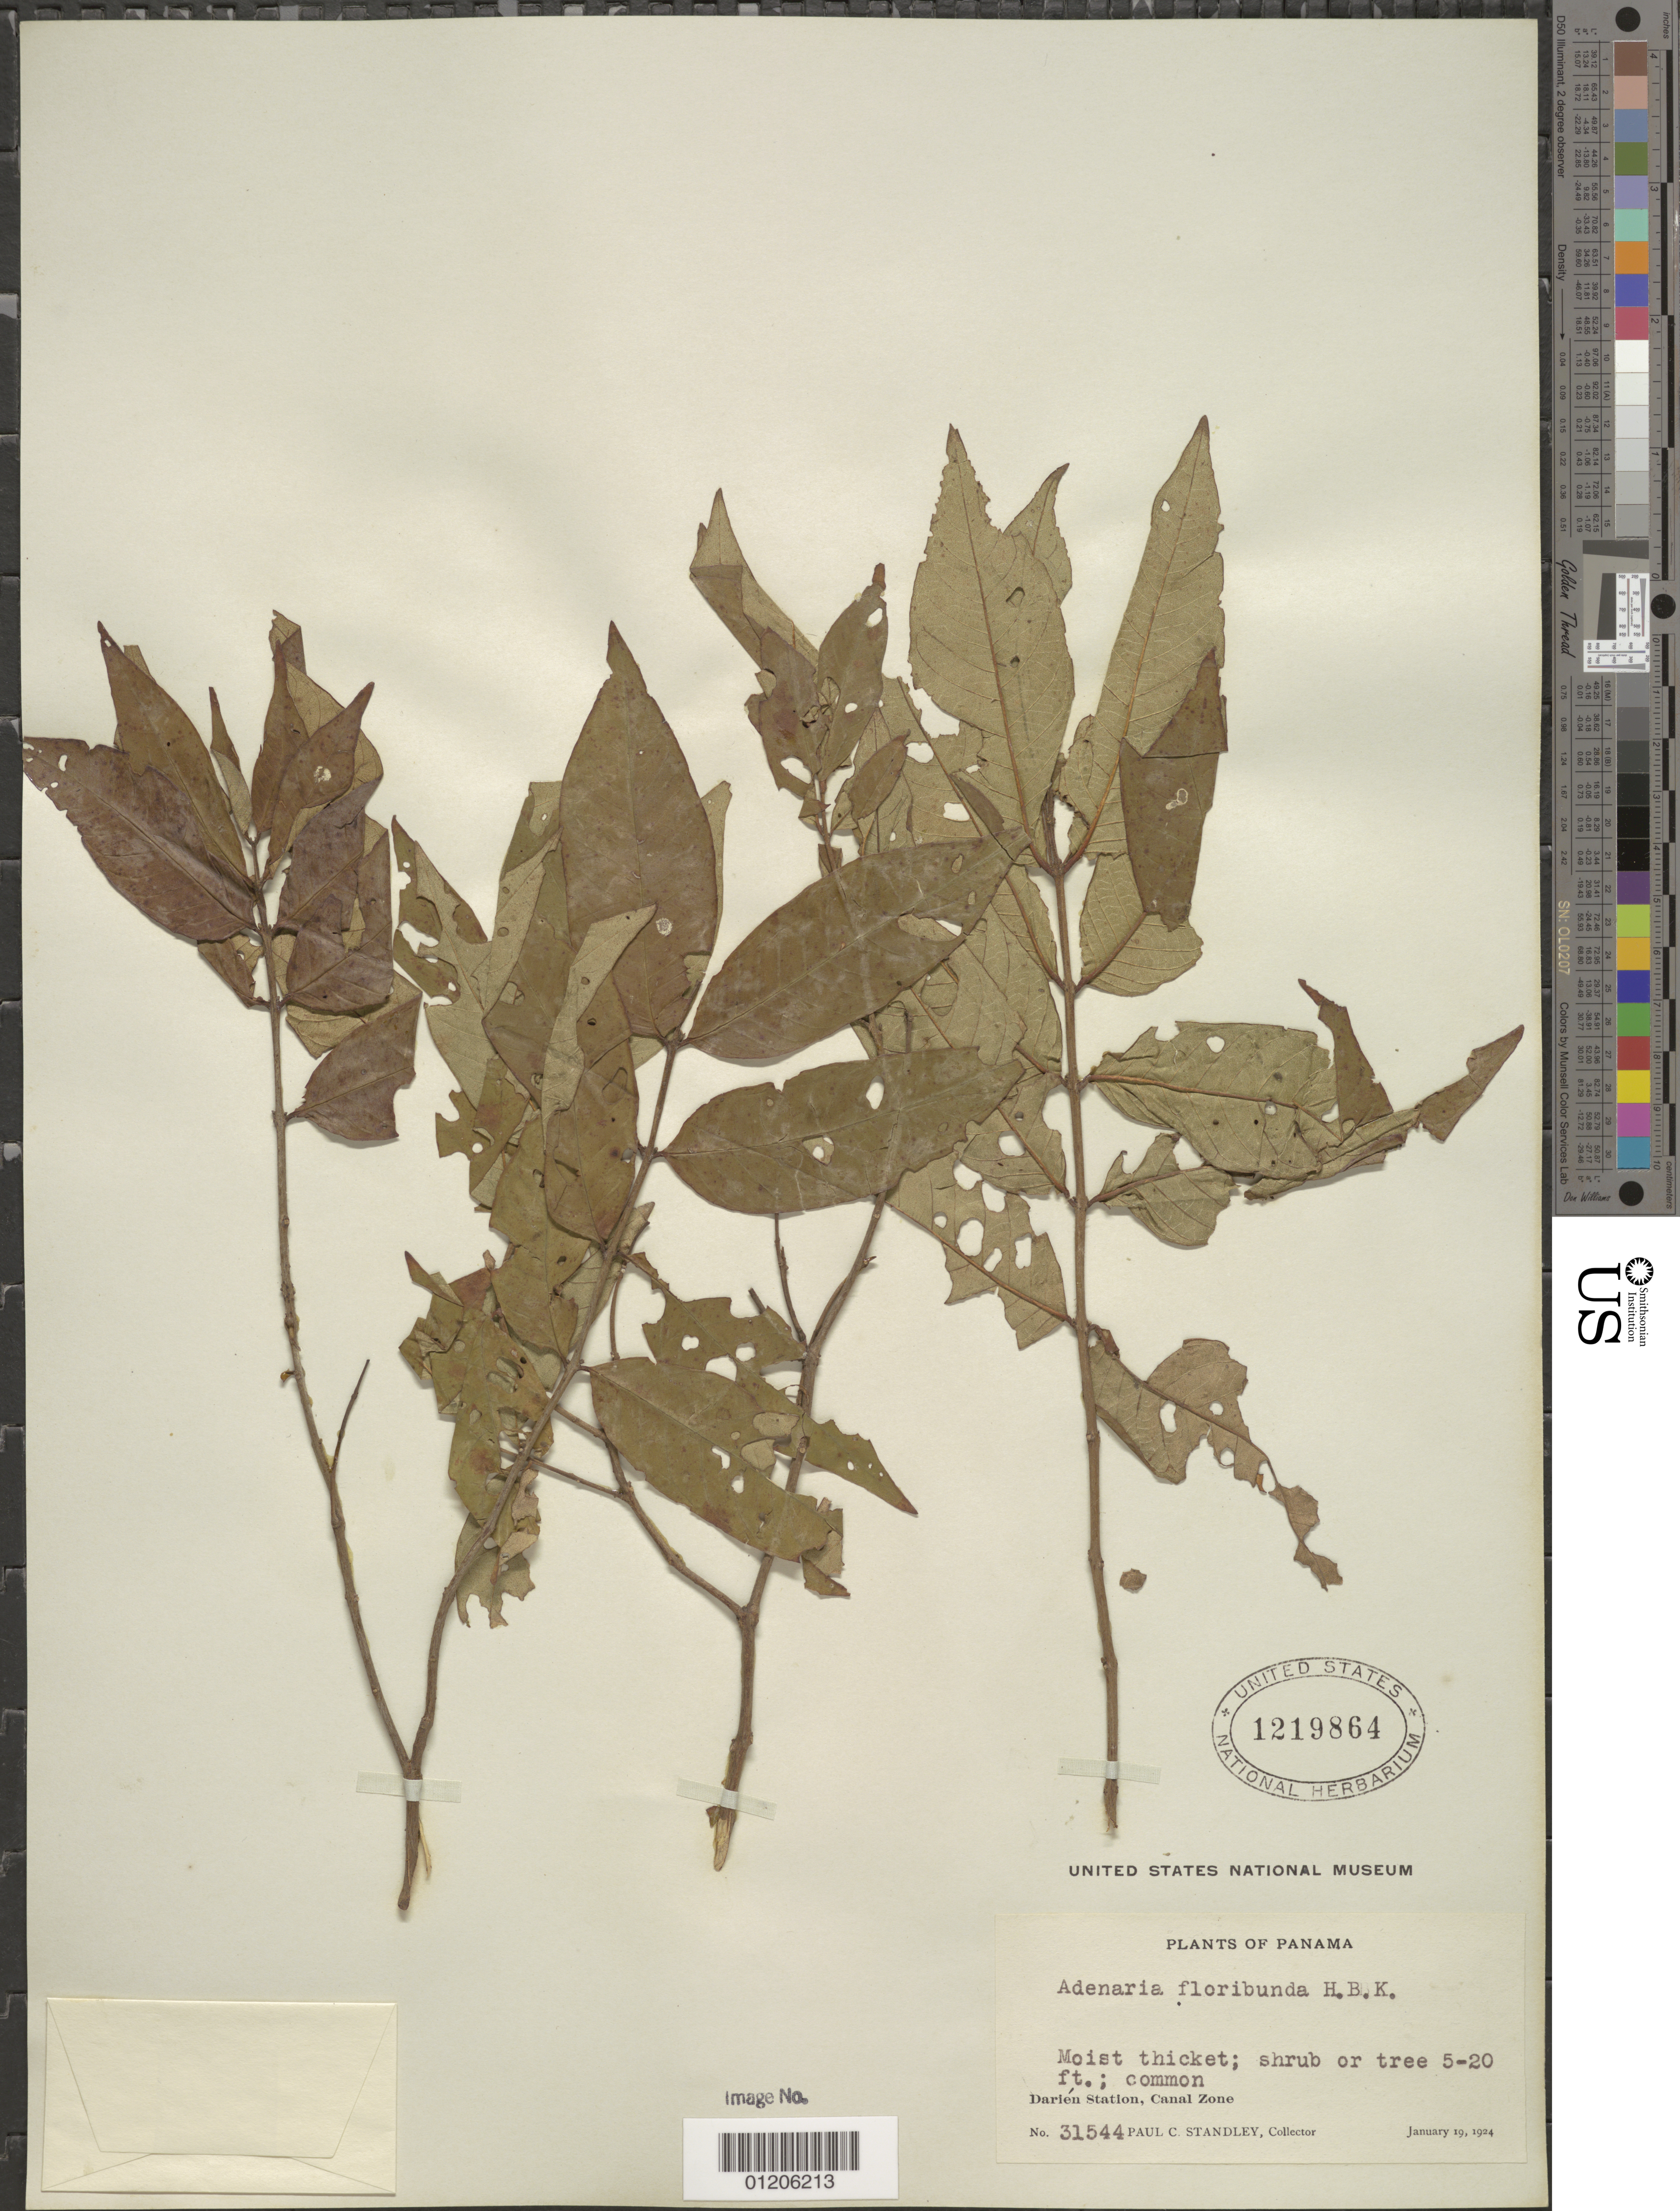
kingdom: Plantae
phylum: Tracheophyta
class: Magnoliopsida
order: Myrtales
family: Lythraceae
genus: Adenaria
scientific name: Adenaria floribunda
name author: Kunth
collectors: P. C. Standley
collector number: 31544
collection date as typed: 19 Jan 1924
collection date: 1924-01-19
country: Panama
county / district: Canal Zone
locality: Darién Station.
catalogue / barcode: US 1219864